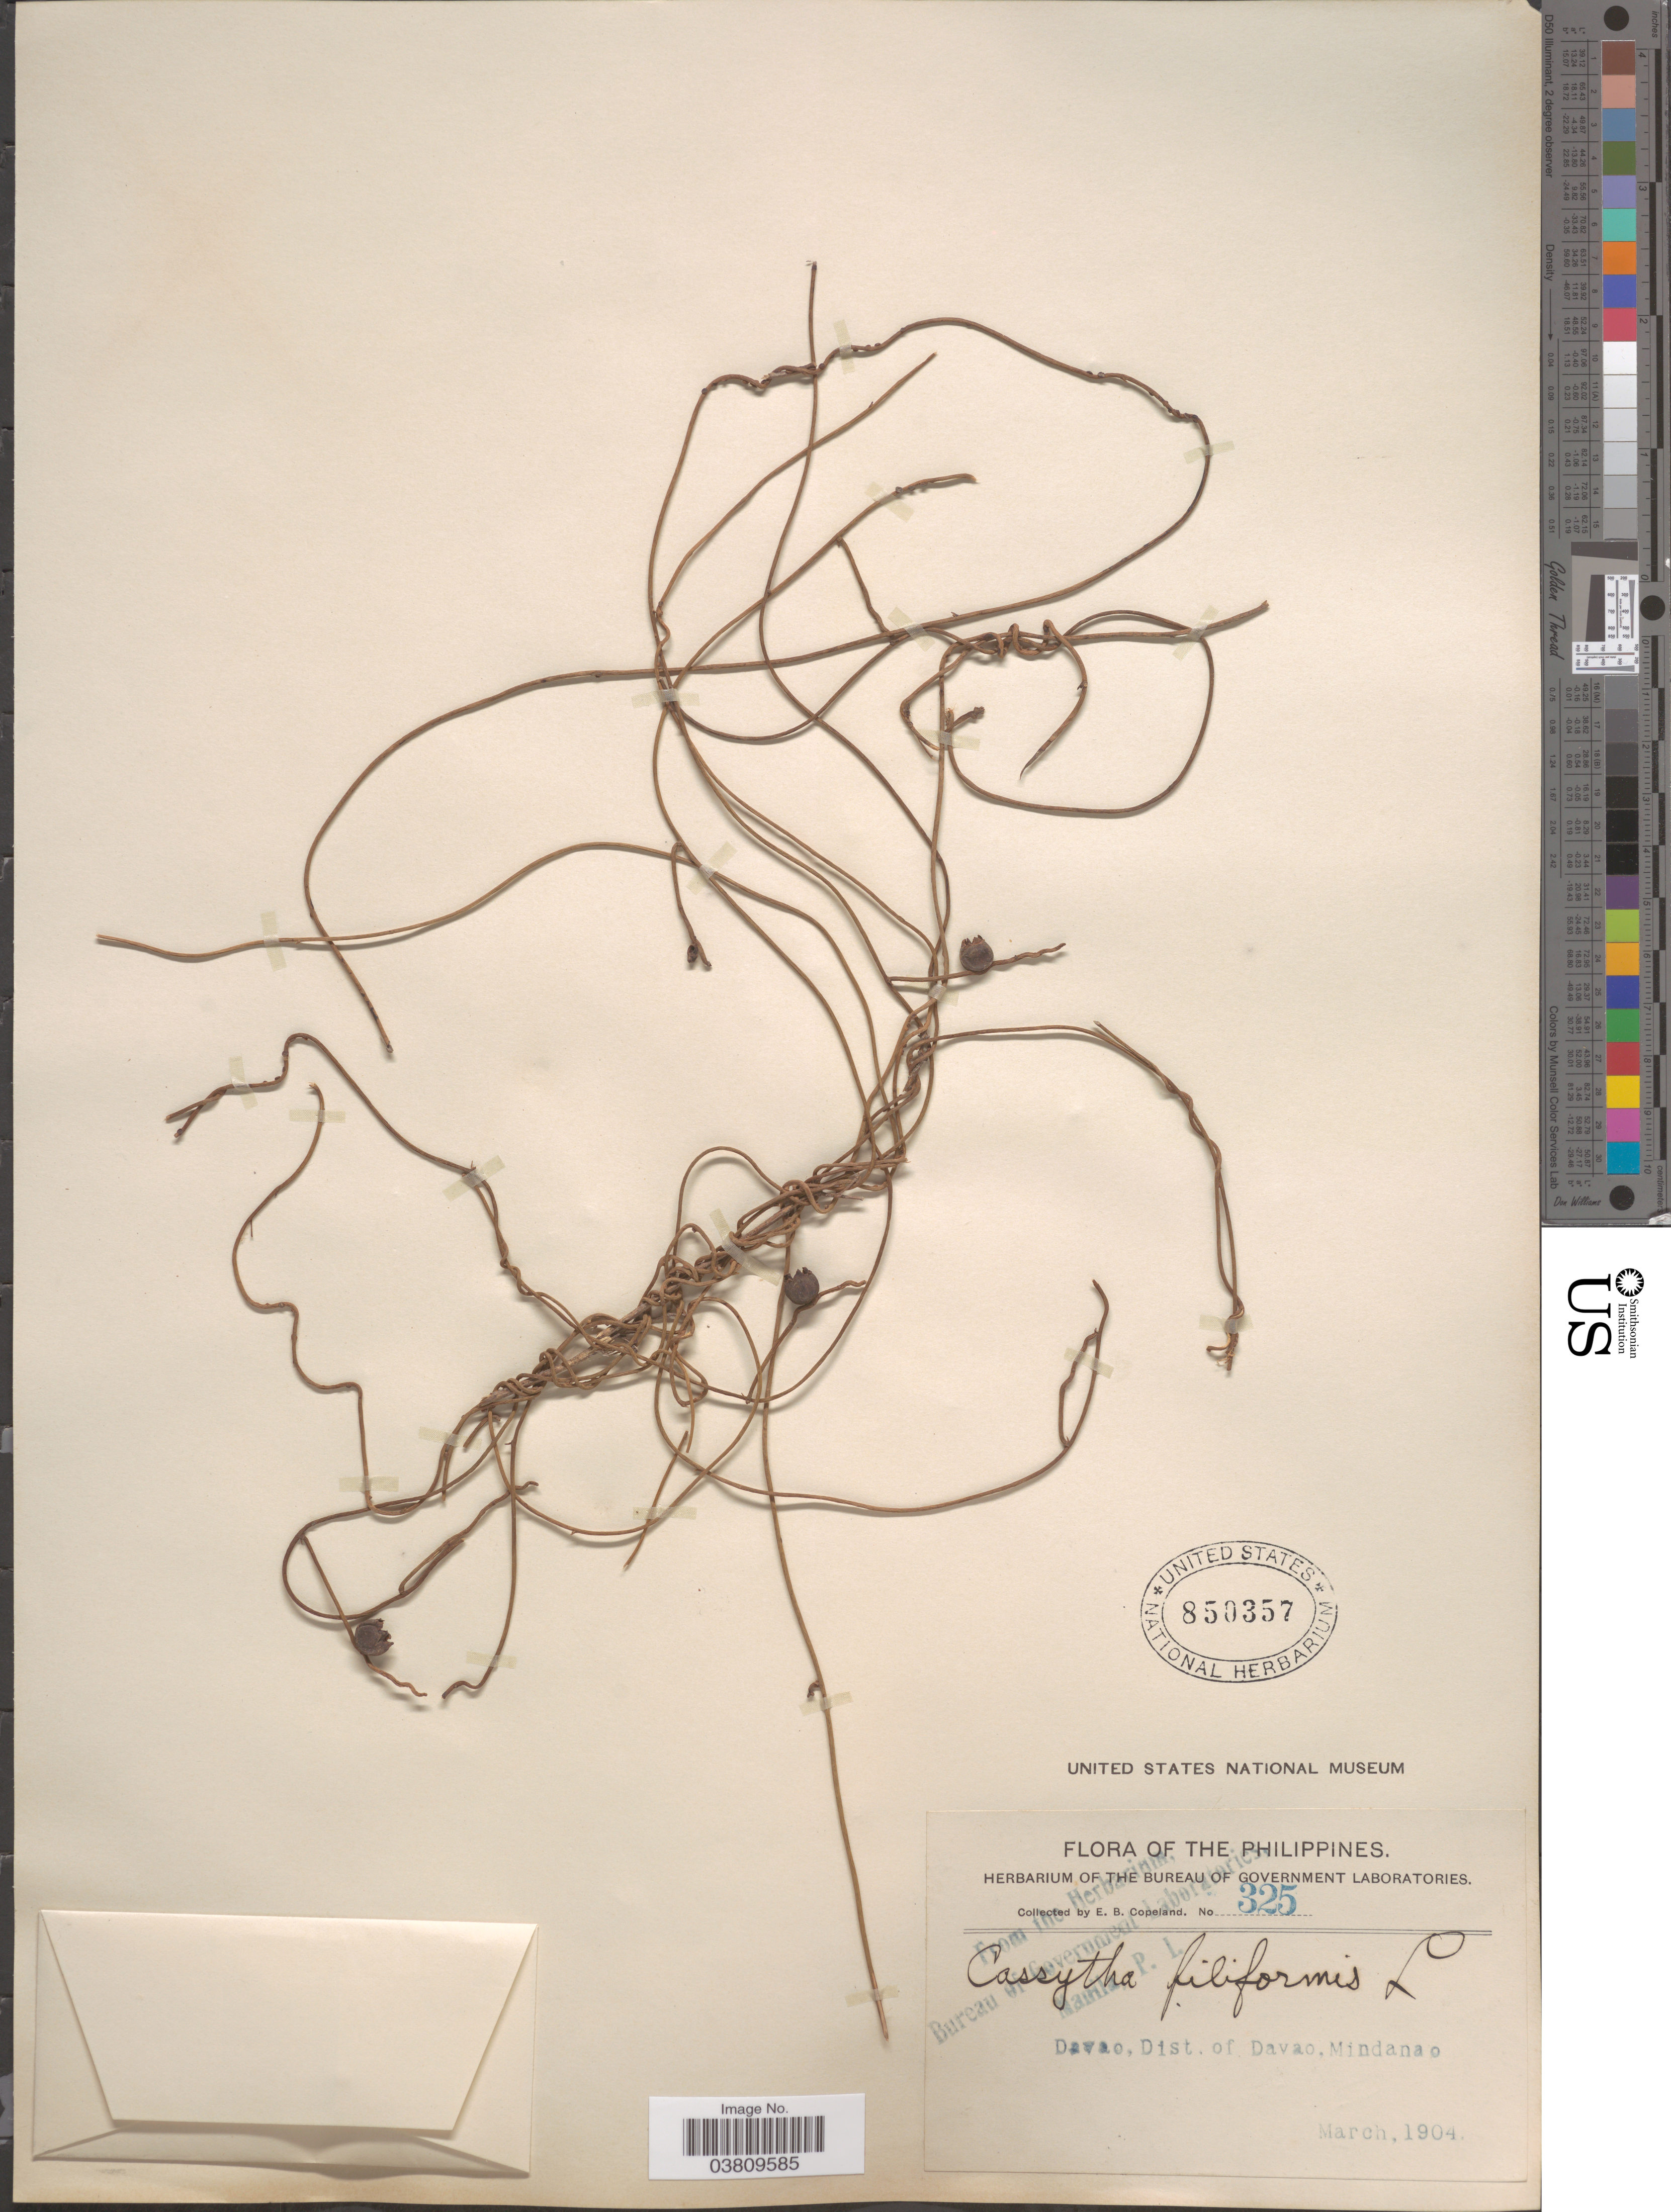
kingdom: Plantae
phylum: Tracheophyta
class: Magnoliopsida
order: Laurales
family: Lauraceae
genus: Cassytha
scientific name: Cassytha filiformis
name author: L.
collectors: E. B. Copeland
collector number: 325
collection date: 1904-03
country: Philippines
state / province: Davao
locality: Dist. of Davao, Mindanao.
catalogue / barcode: US 850357